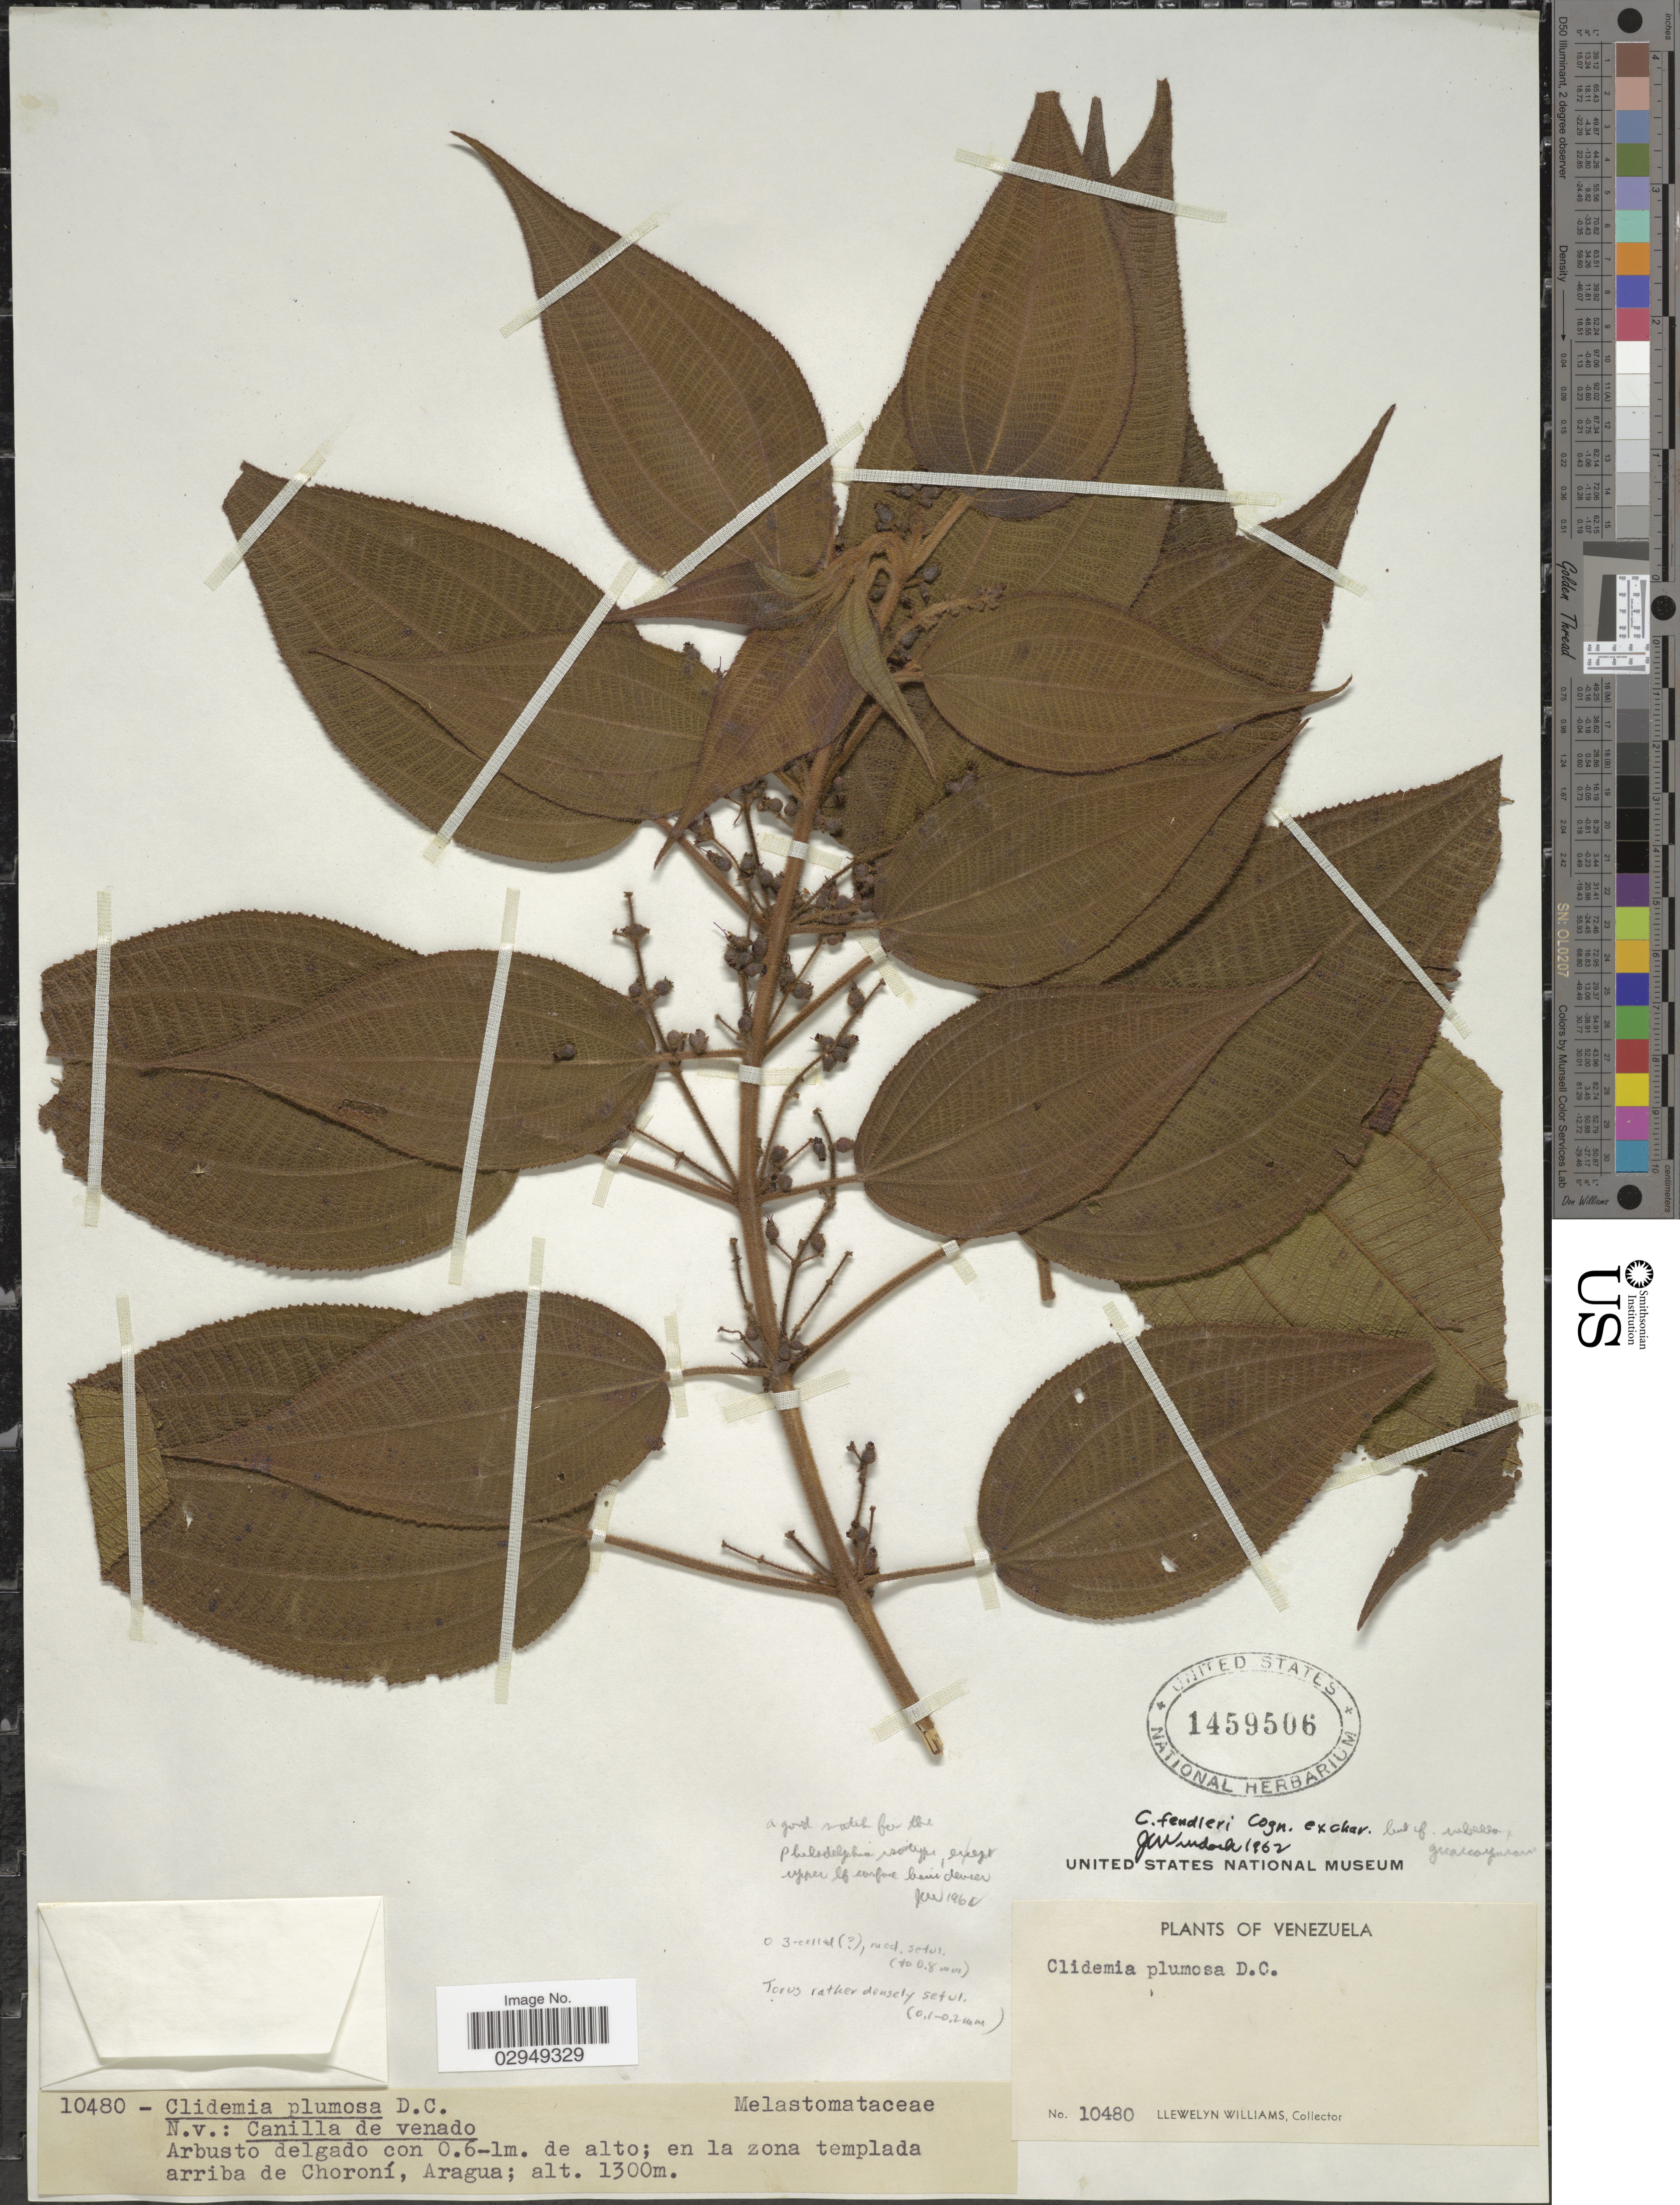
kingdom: Plantae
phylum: Tracheophyta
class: Magnoliopsida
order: Myrtales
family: Melastomataceae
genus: Clidemia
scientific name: Clidemia fendleri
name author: Cogn. in A. DC.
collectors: Ll. Williams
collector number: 10480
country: Venezuela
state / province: Aragua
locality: En la zona templada arriba de Choroní, Aragua.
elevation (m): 1300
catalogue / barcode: US 1459506